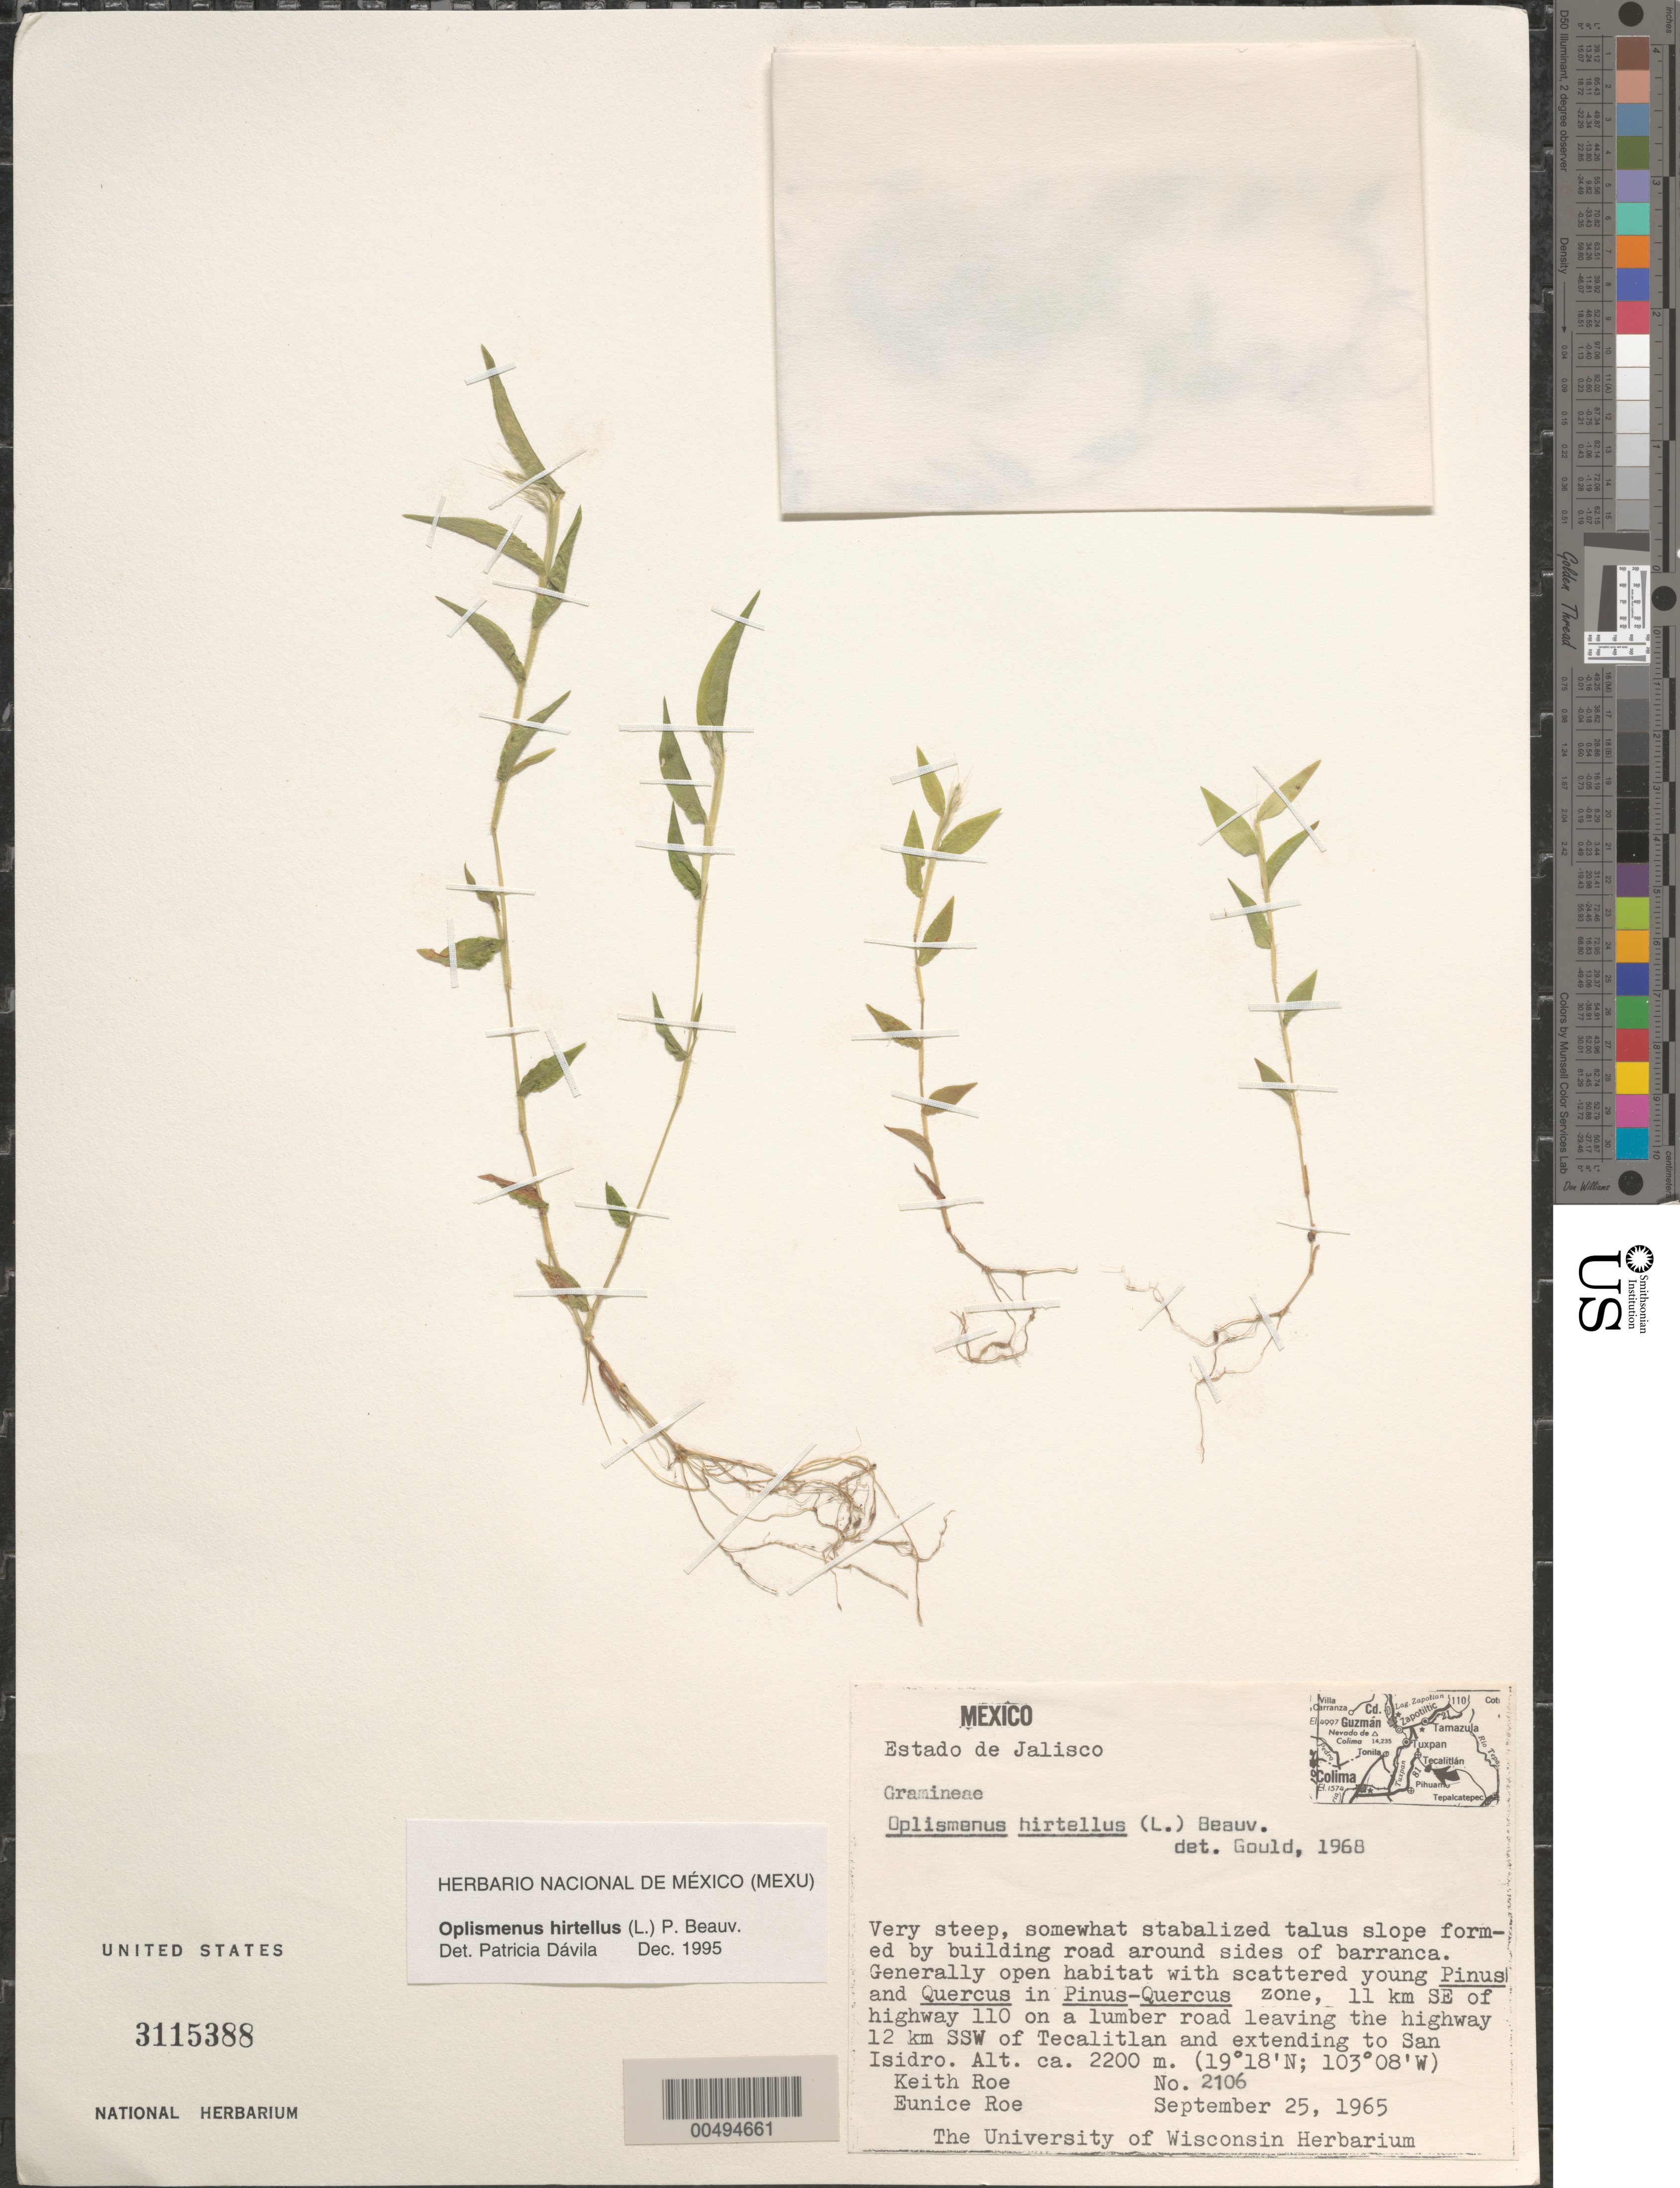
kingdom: Plantae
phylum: Tracheophyta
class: Liliopsida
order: Poales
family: Poaceae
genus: Oplismenus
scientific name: Oplismenus hirtellus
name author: (L.) P. Beauv.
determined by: Gould, F. W.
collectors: K. E. Roe & E. Roe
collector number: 2106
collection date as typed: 25 Sep 1965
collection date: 1965-09-25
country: Mexico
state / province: Jalisco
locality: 11 km SE of hwy 110 on a lumber rd leaving the hwy, 12 km SSW of Tecalitlan & extending to San Isidro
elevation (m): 2200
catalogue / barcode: US 3115388